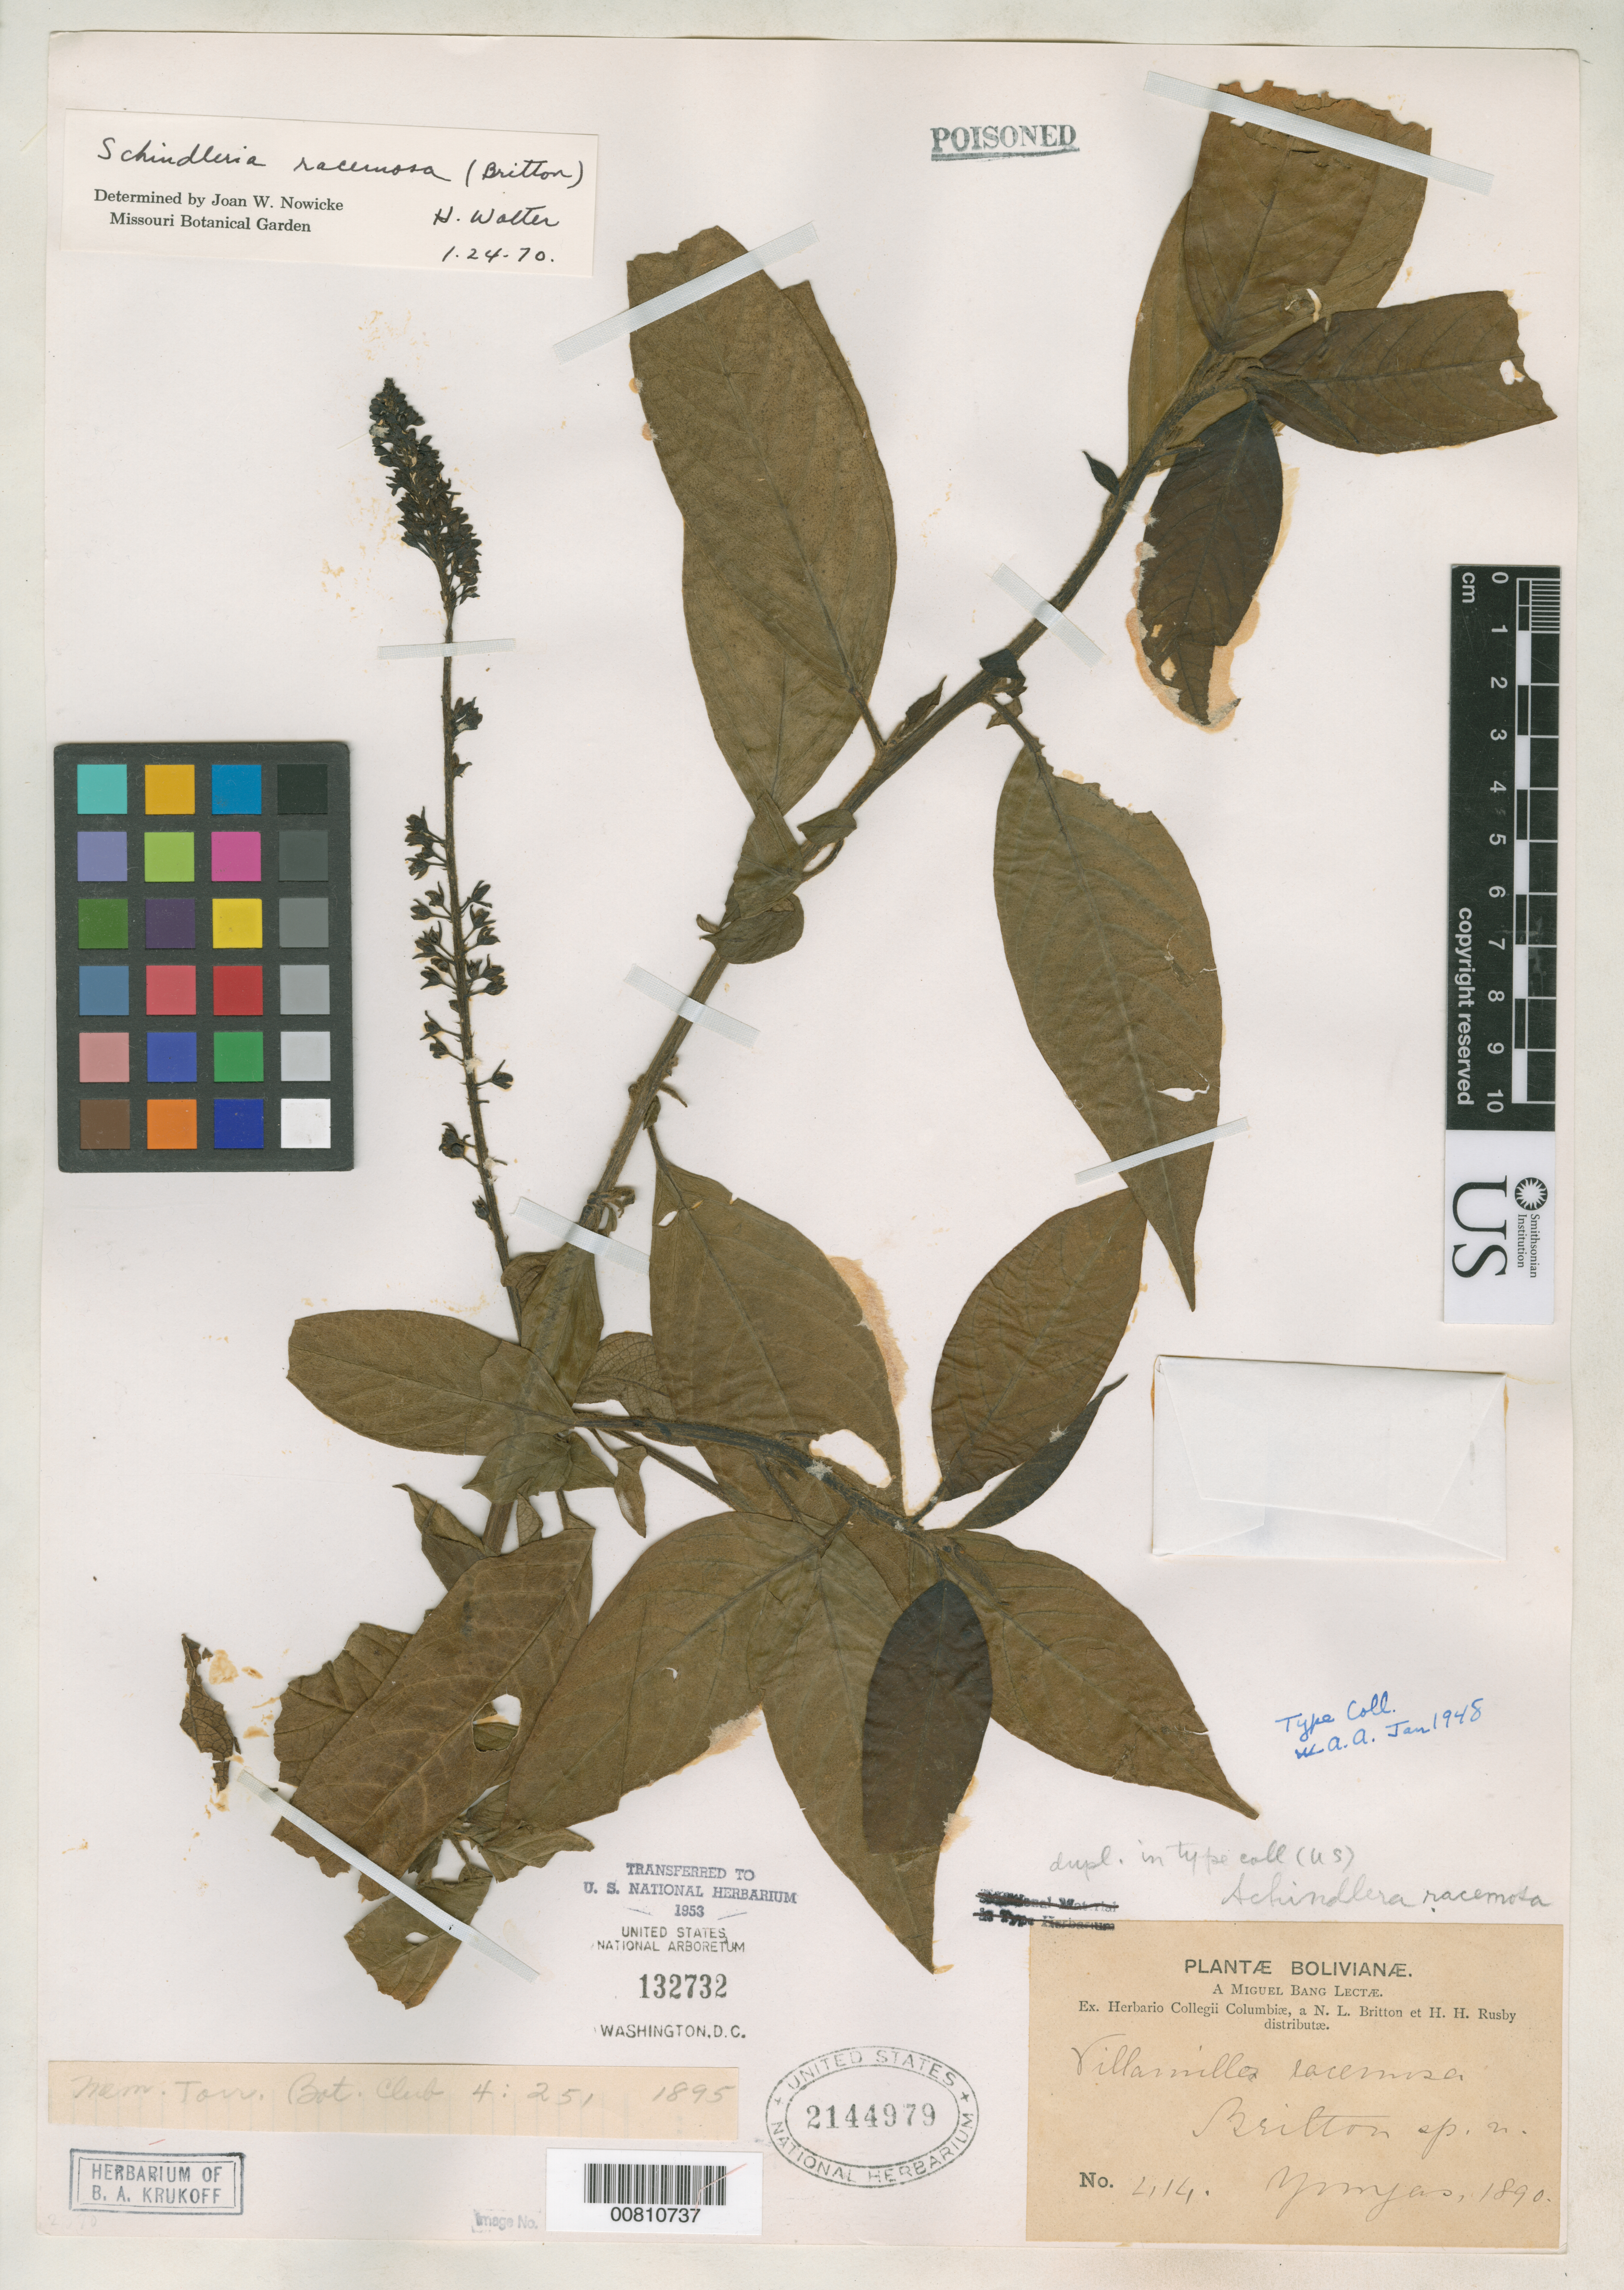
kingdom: Plantae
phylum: Tracheophyta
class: Magnoliopsida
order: Caryophyllales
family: Phytolaccaceae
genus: Villamilla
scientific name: Villamilla racemosa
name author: Britton in Rusby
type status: Isotype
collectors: M. Bang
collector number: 414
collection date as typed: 1890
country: Bolivia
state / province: La Paz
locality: Yungas.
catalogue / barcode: US 132732